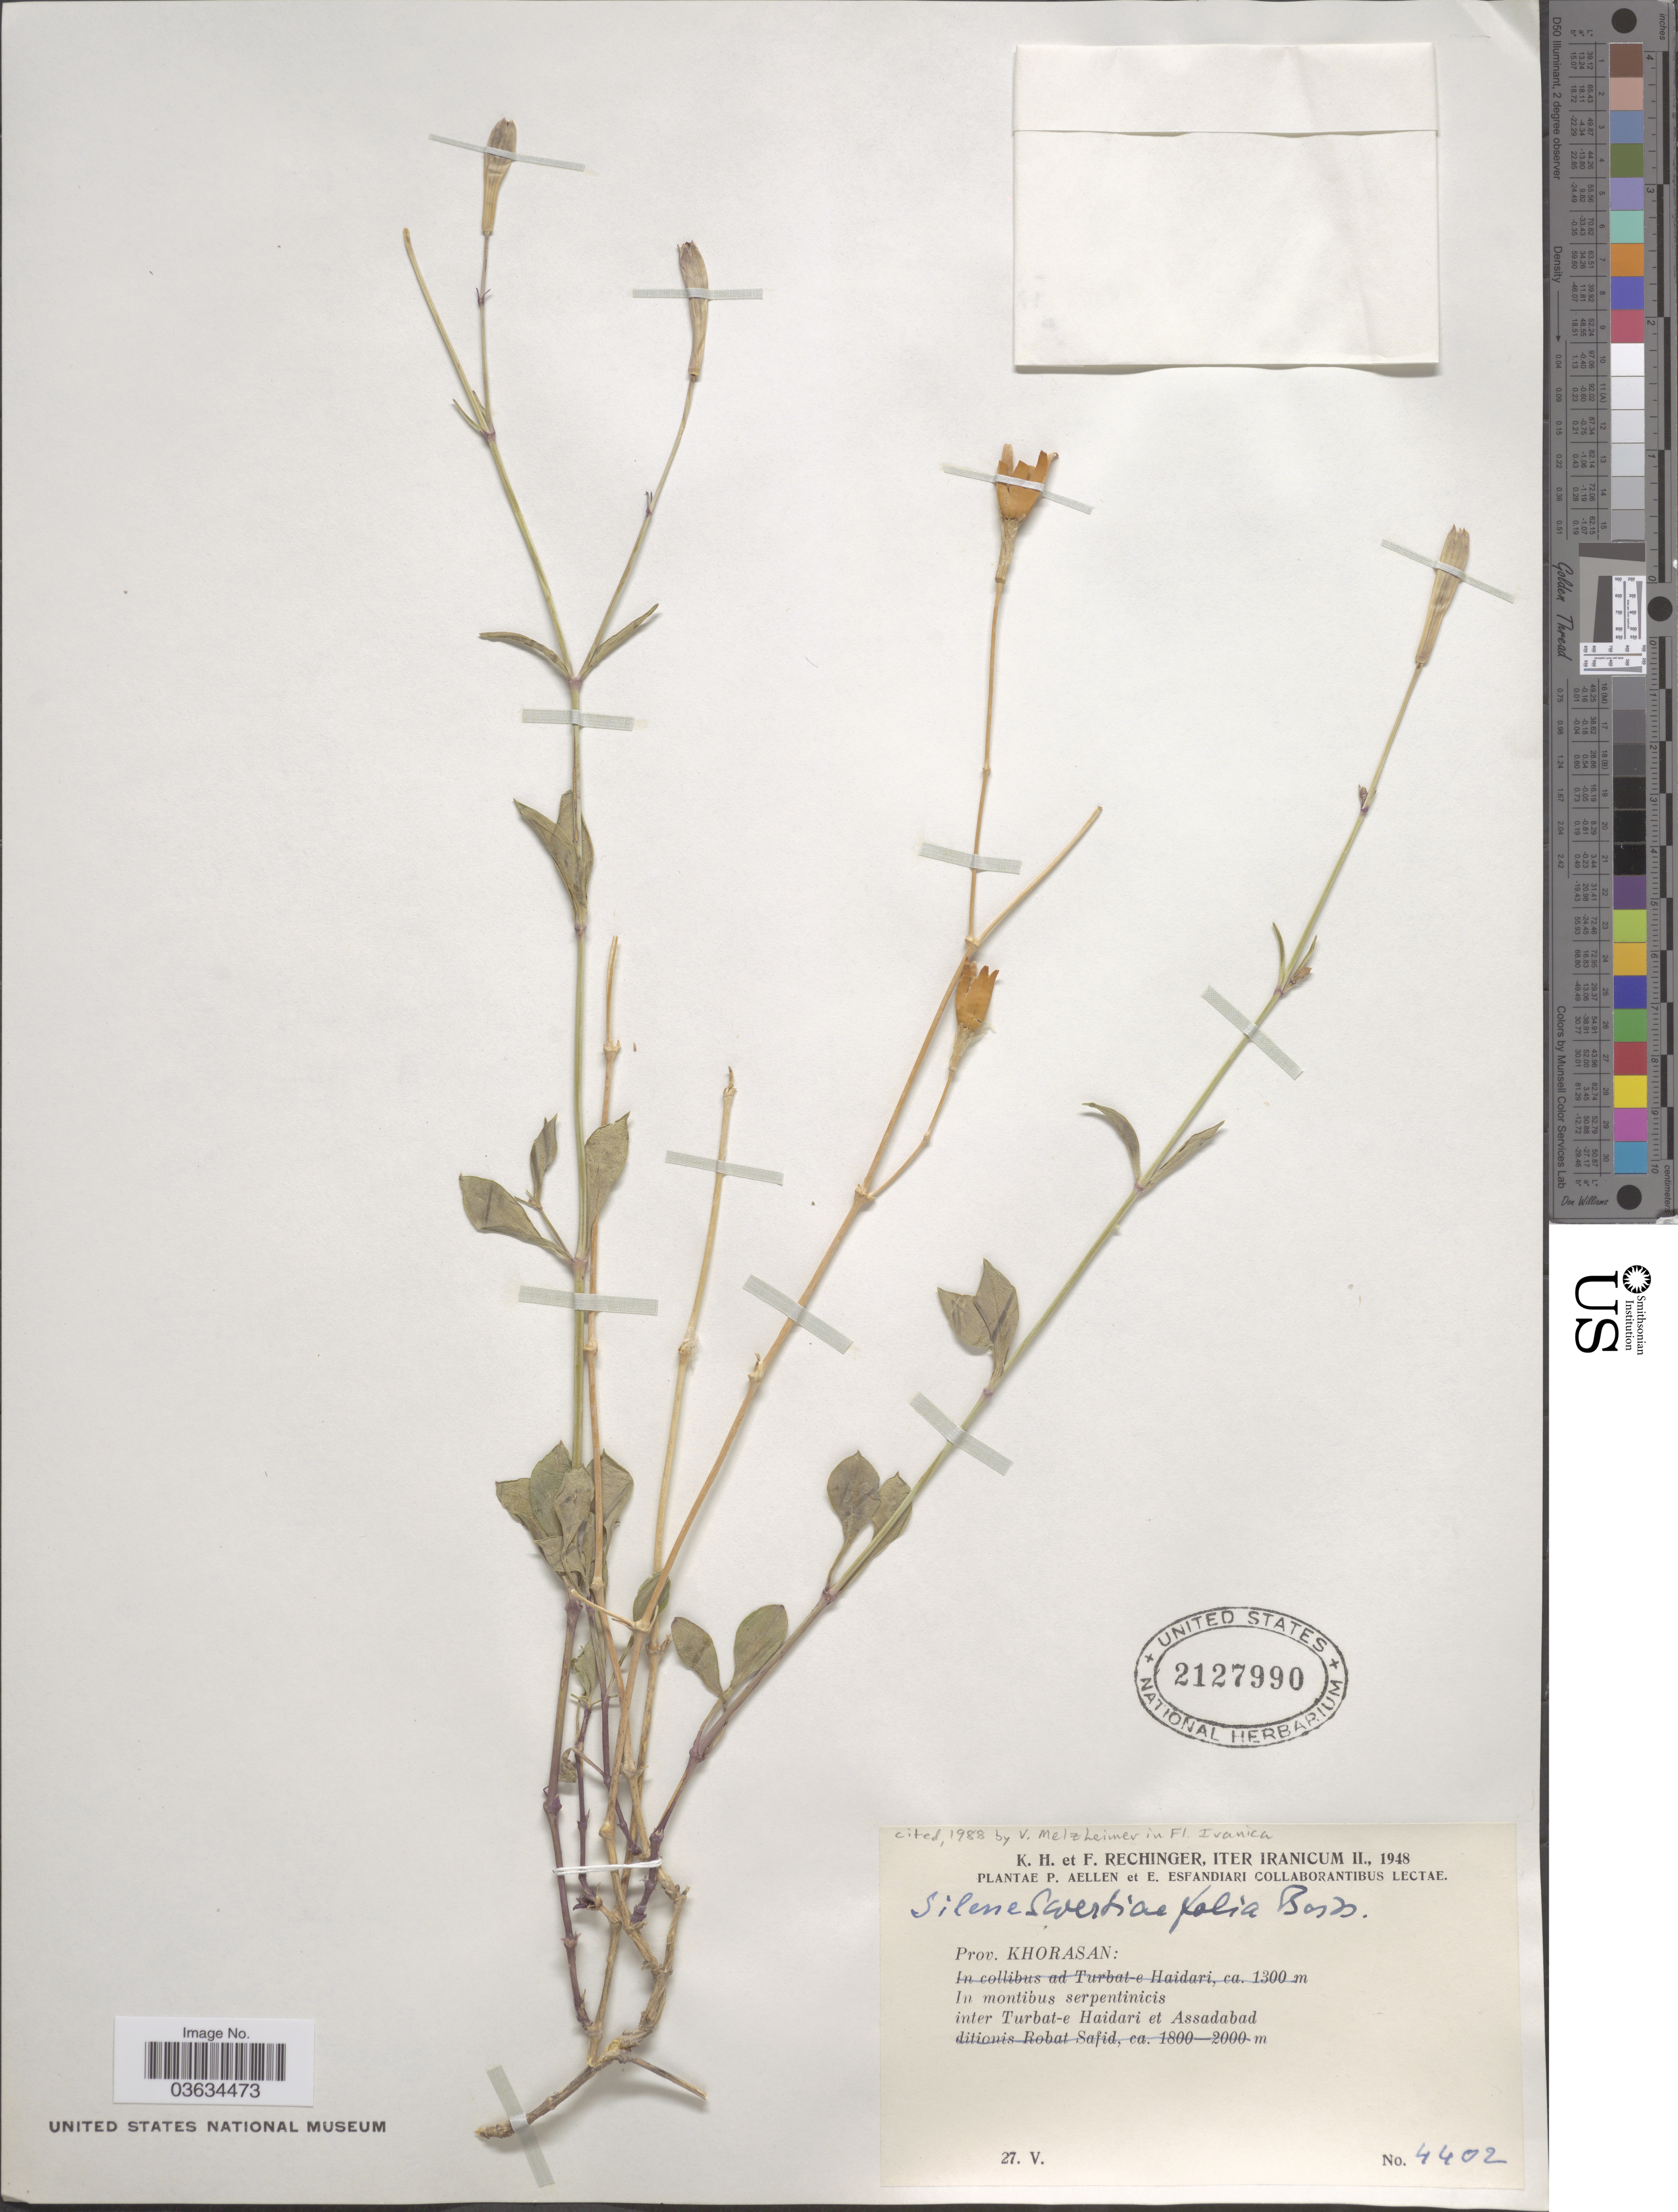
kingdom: Plantae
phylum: Tracheophyta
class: Magnoliopsida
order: Caryophyllales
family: Caryophyllaceae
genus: Silene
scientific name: Silene swertiaefolia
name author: Boiss.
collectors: K. H. Rechinger & F. Rechinger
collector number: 4402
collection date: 1948-05-27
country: Iran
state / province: Khorasan [obsolete]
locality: Iter Iranicum. Prov. Khorasan: In montibus serpentinicis inter Turbat-e Haidari et Assadabad.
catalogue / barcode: US 2127990